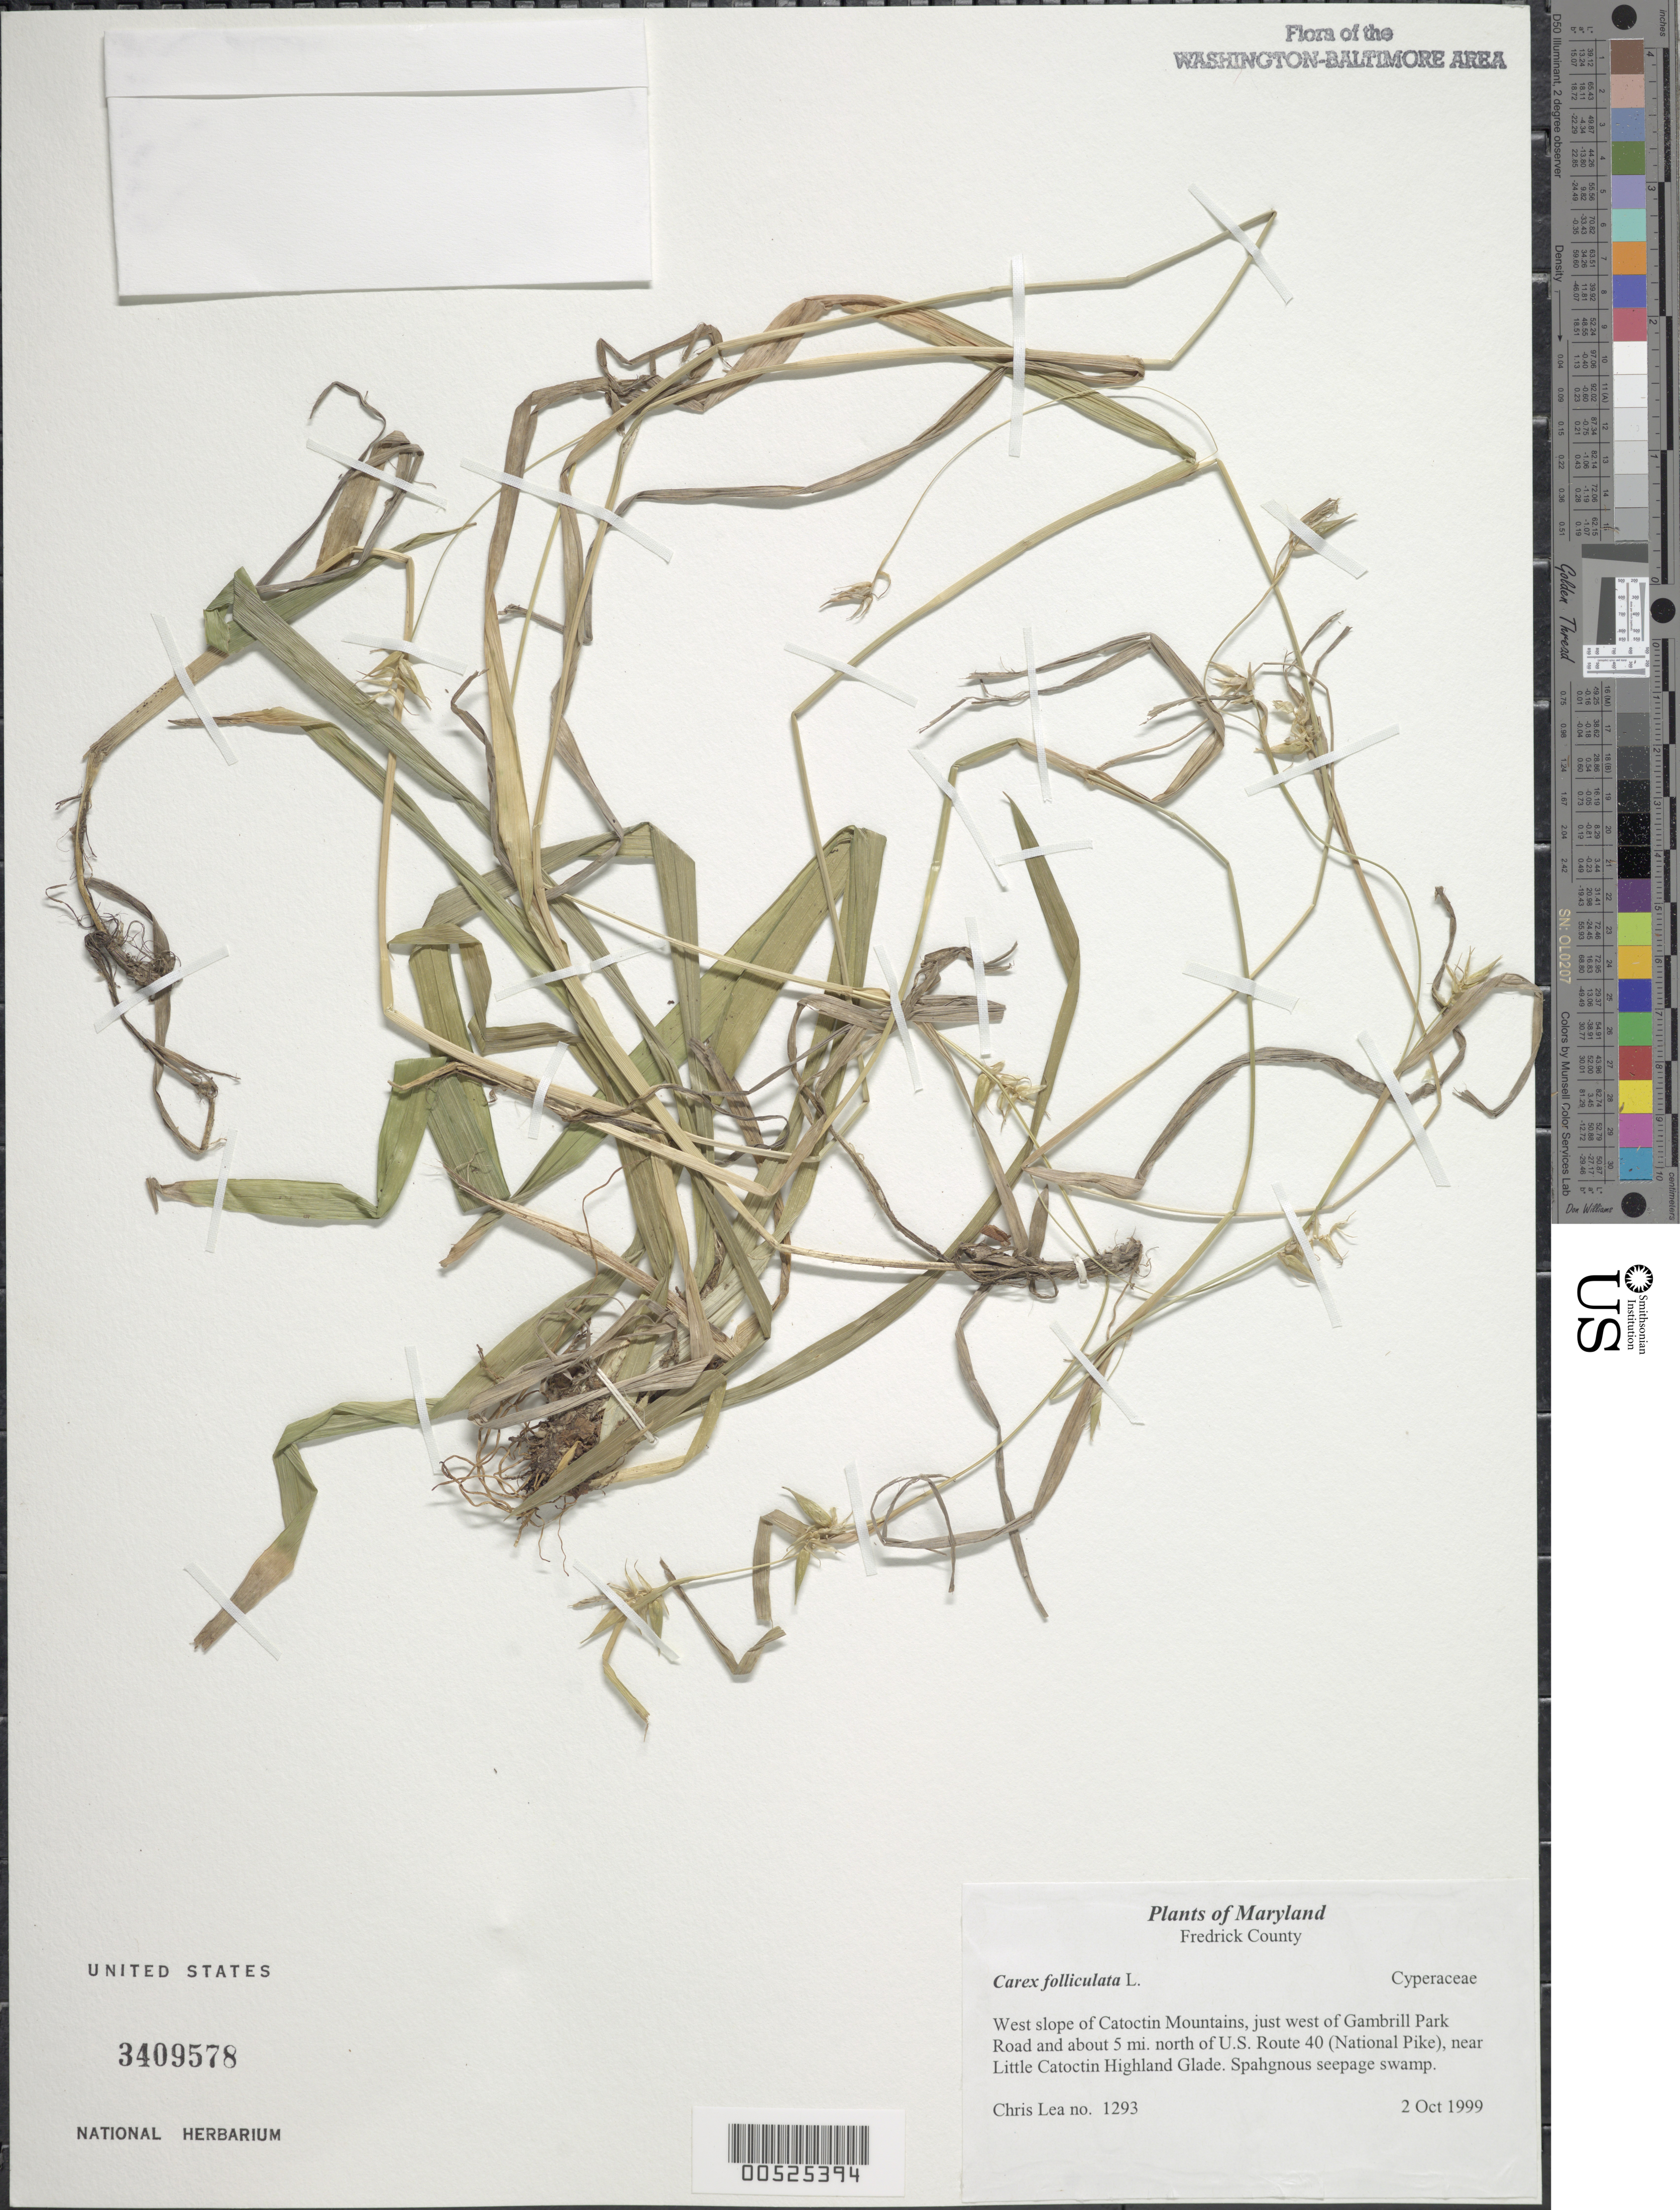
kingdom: Plantae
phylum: Tracheophyta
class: Liliopsida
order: Poales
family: Cyperaceae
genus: Carex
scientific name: Carex folliculata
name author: L.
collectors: C. Lea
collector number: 1293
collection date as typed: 02 Oct 1999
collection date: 1999-10-02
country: United States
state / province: Maryland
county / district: Frederick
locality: West slope of Catoctin Mountains, just west of Gambrill Park Road and about 5 mi. north of U.S. Route 40 (National Pike), near Little Catoctin Highland Glade.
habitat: Sphagnous seepage swamp.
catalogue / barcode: US 3409578